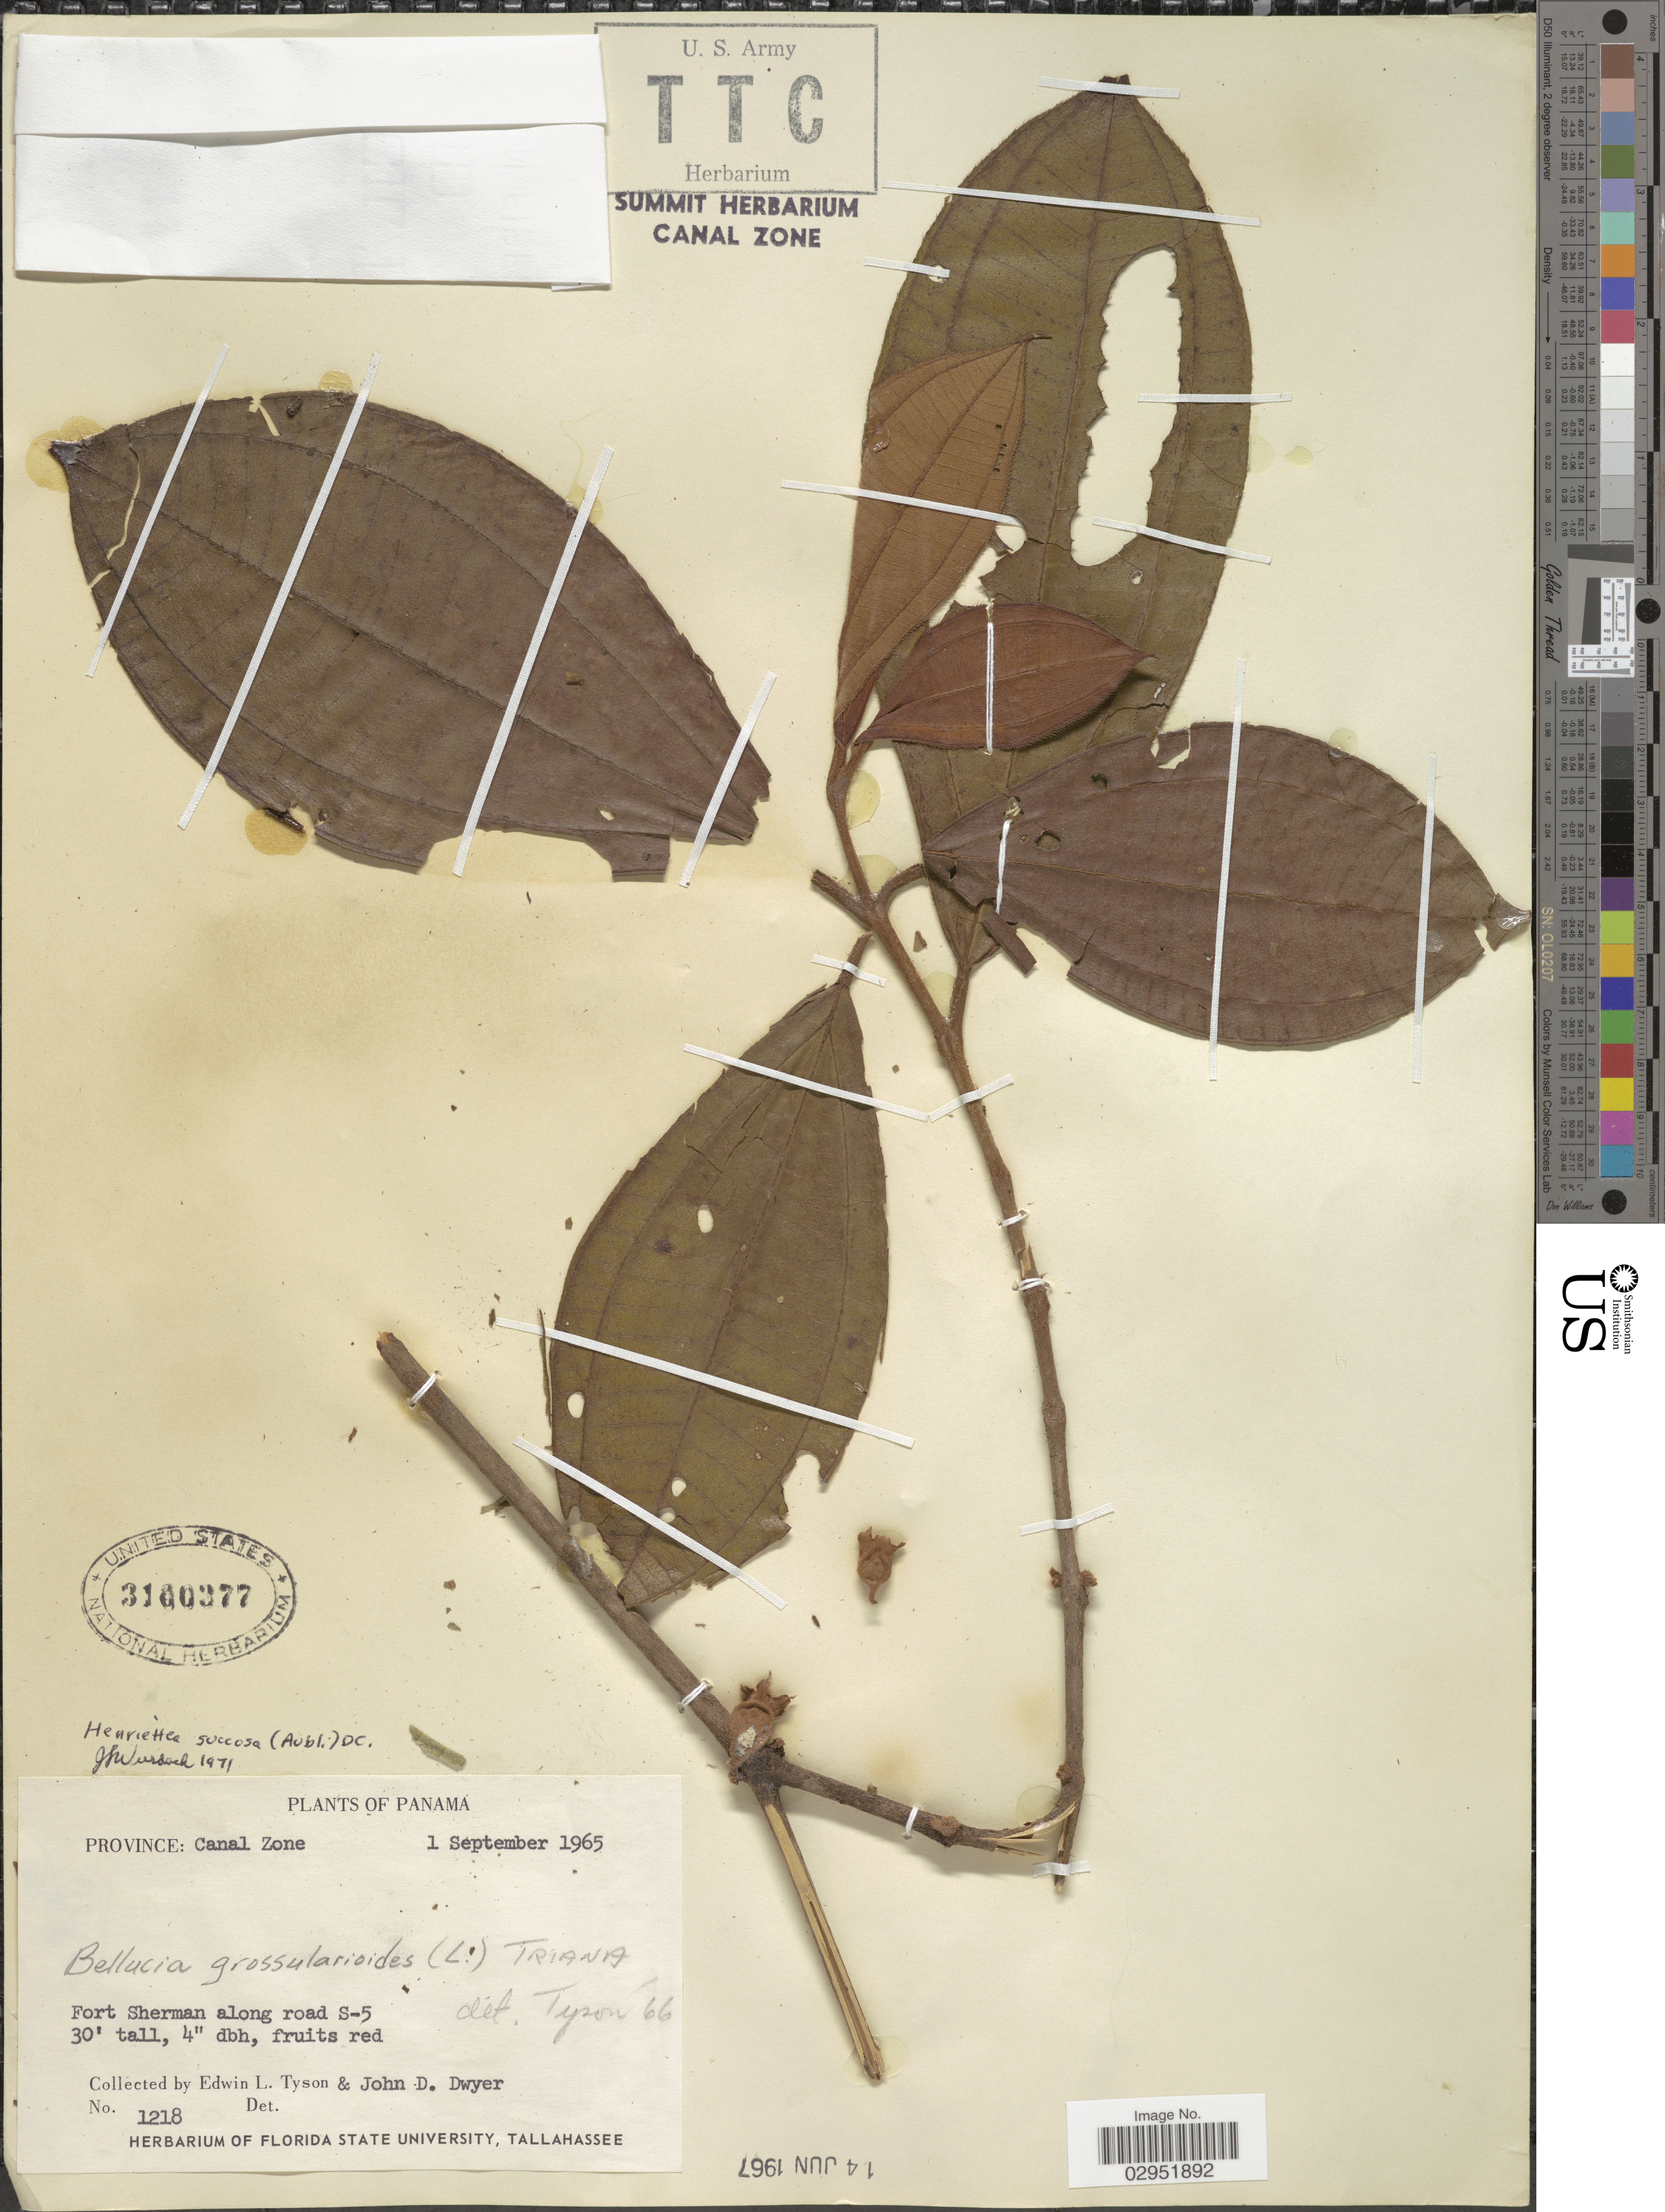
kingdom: Plantae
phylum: Tracheophyta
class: Magnoliopsida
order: Myrtales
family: Melastomataceae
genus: Henriettea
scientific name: Henriettea succosa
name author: (Aubl.) DC.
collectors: E. L. Tyson & J. D. Dwyer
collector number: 1218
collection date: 1965-09-01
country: Panama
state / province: Colón / Panamá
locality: Province: Canal Zone, Fort Sherman along road S-5.